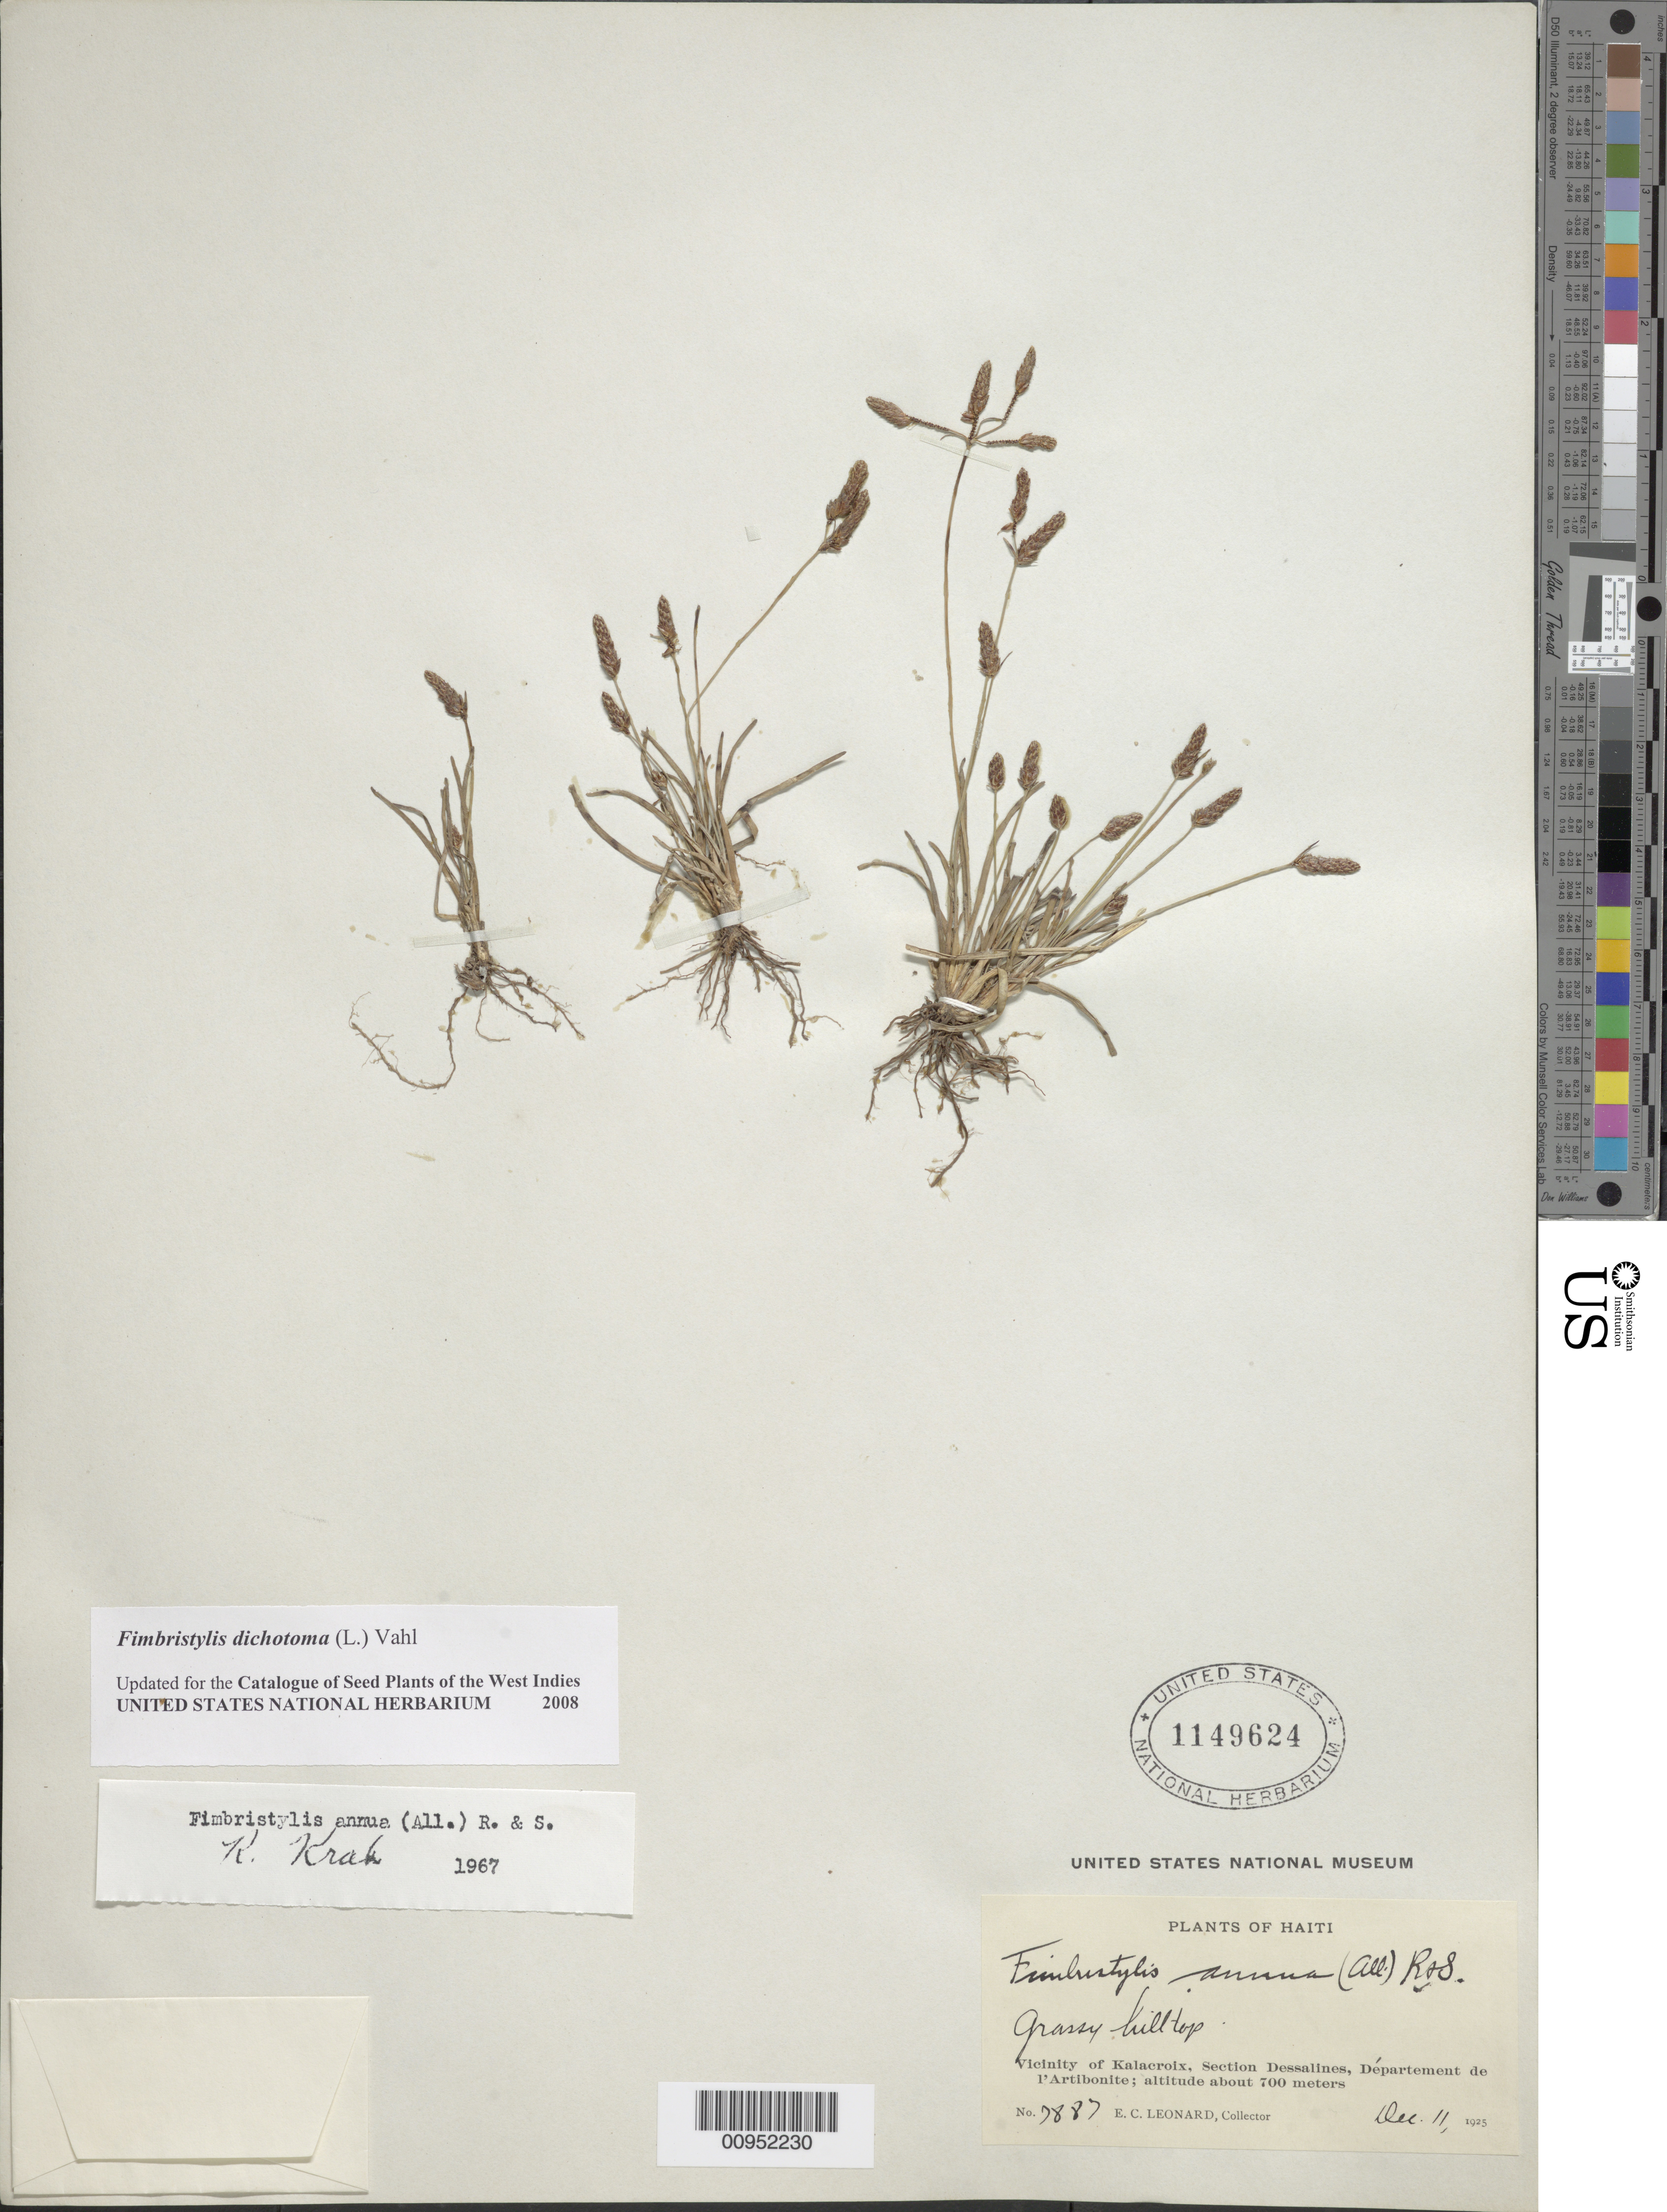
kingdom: Plantae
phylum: Tracheophyta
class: Liliopsida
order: Poales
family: Cyperaceae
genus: Fimbristylis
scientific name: Fimbristylis dichotoma subsp. dichotoma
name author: (L.) Vahl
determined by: Strong, M. T., (US), Smithsonian Institution - National Museum of Natural History (UNITED STATES)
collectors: E. C. Leonard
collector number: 7887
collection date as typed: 11 Dec 1925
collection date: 1925-12-11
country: Haiti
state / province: Artibonite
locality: Vicinity of Kalacroix, Section Dessalines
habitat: Grassy hilltop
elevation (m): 700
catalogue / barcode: US 149624